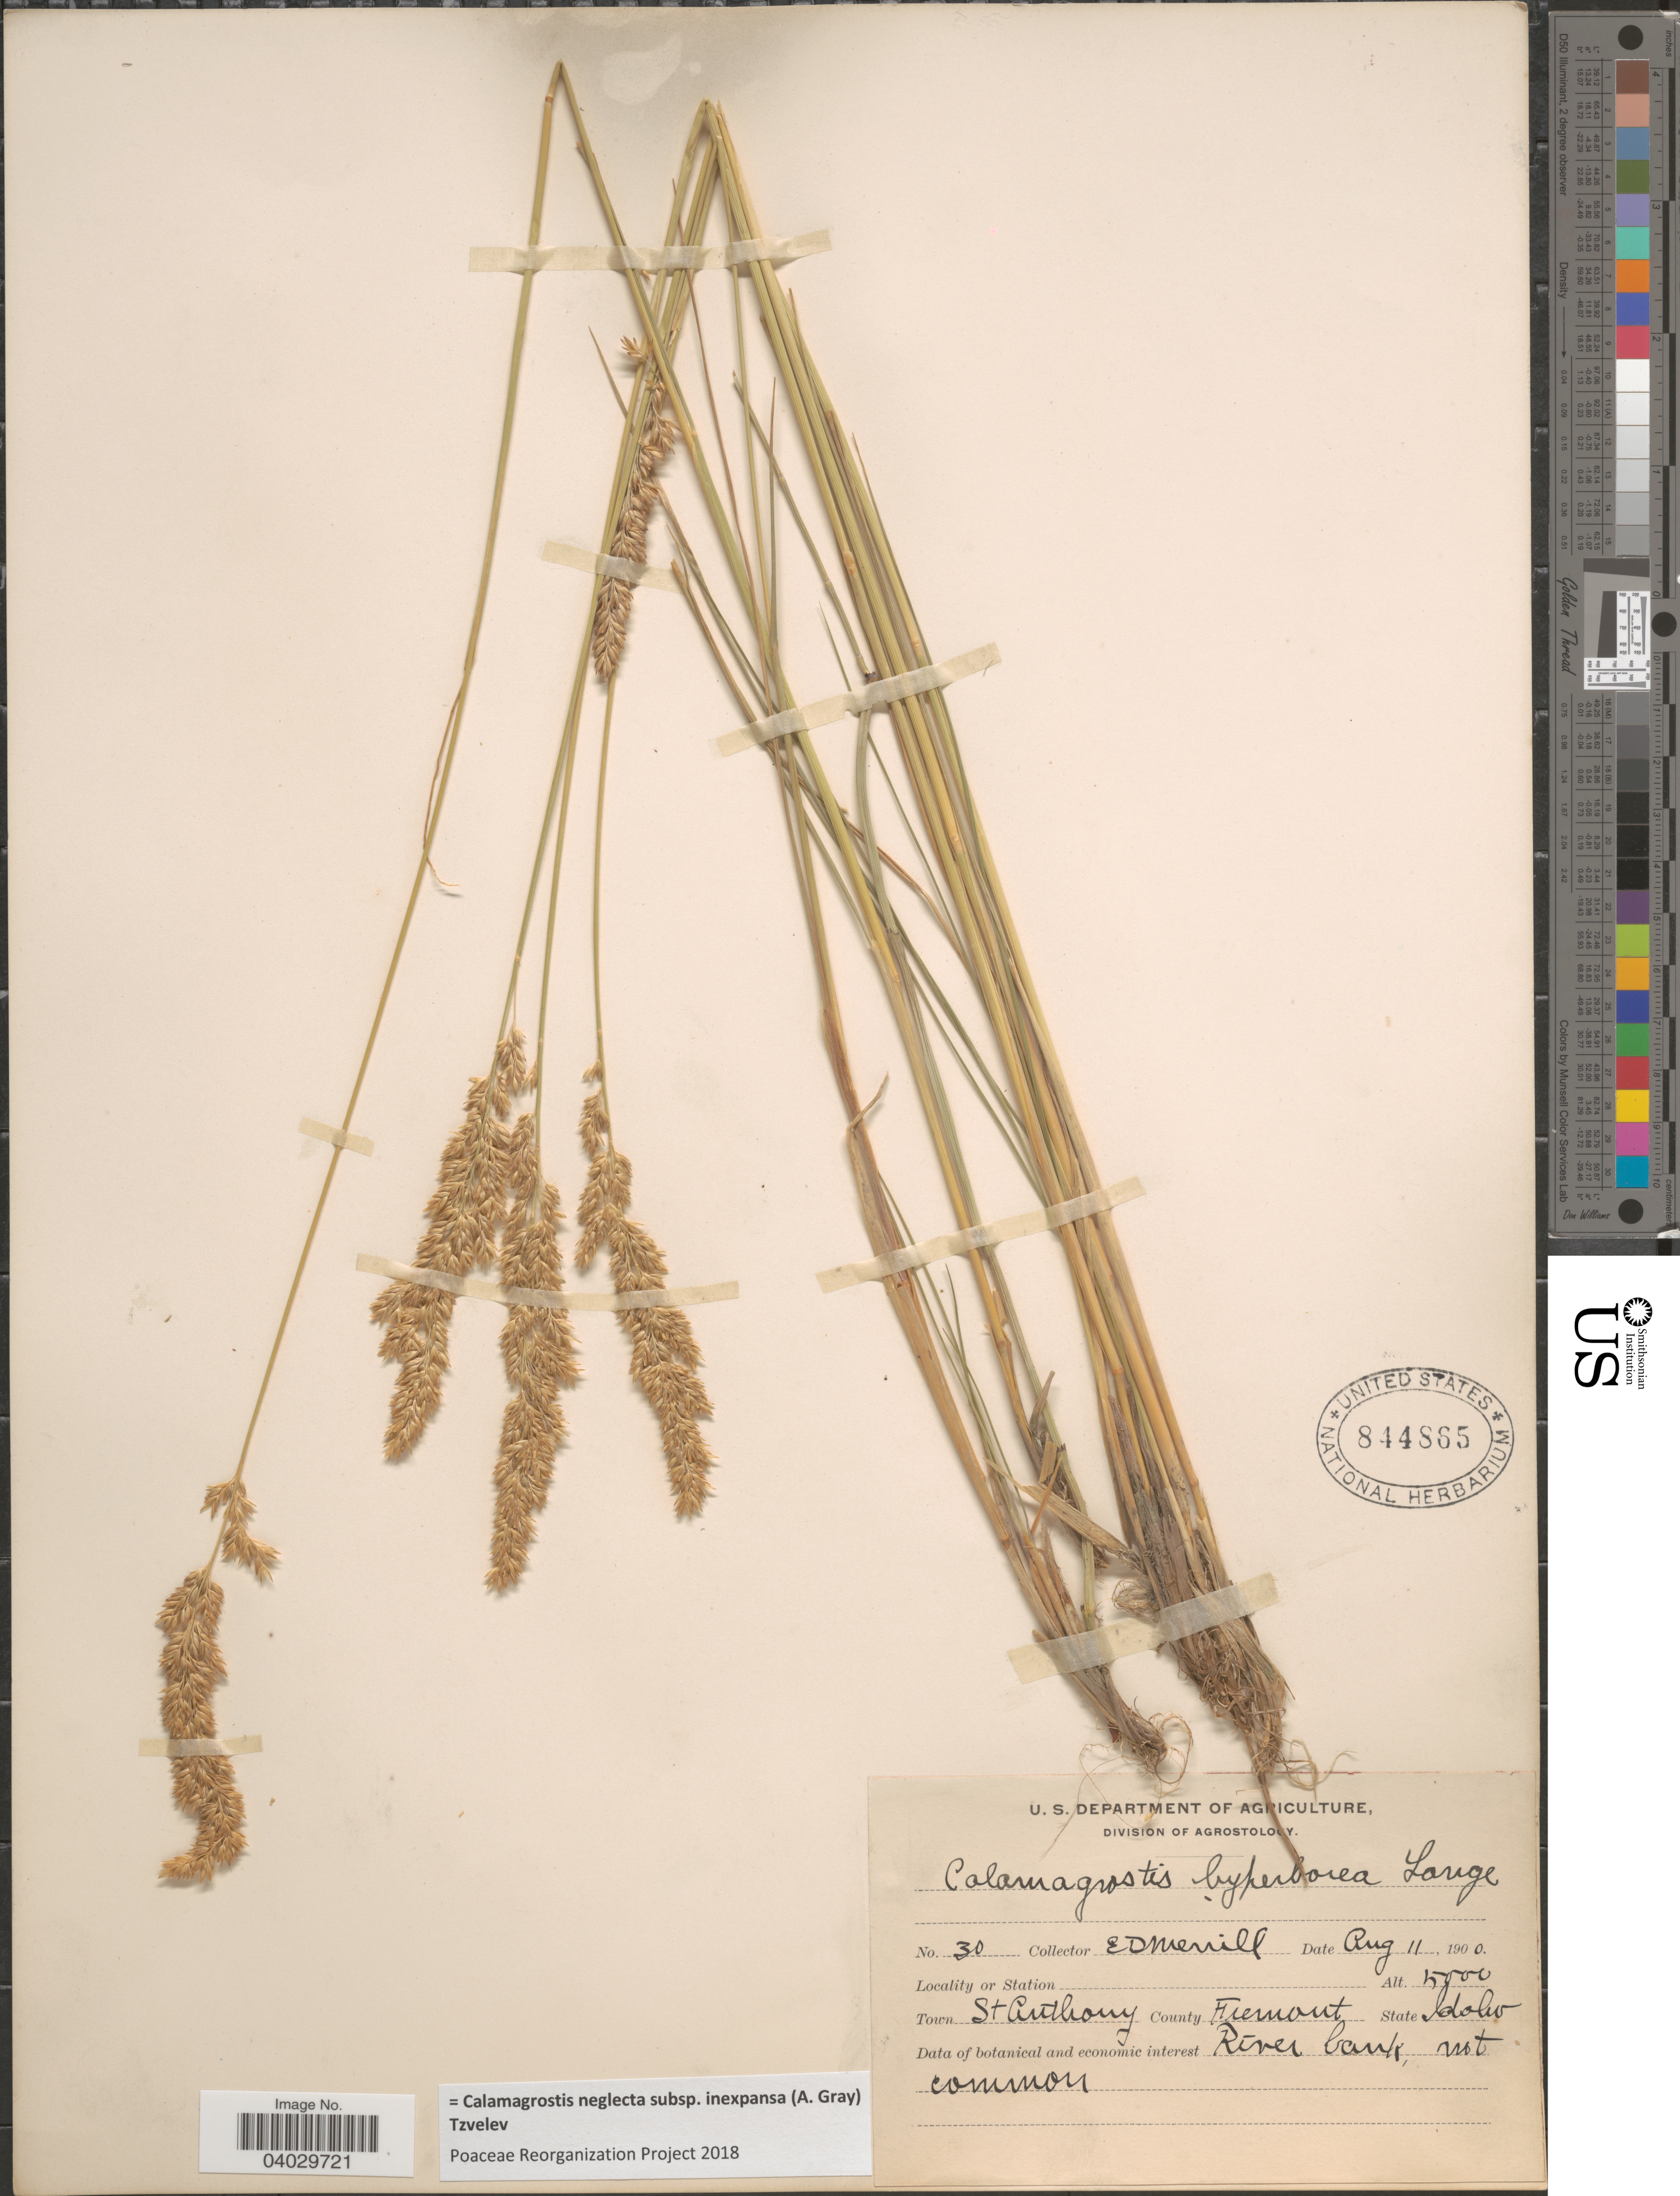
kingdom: Plantae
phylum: Tracheophyta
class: Liliopsida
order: Poales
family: Poaceae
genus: Calamagrostis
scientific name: Calamagrostis neglecta subsp. inexpansa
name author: (A. Gray) Tzvelev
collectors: E. D. Merrill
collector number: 30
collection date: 1900-08-11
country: United States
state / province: Idaho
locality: Town St Anthony. County Fremont.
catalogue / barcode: US 844865